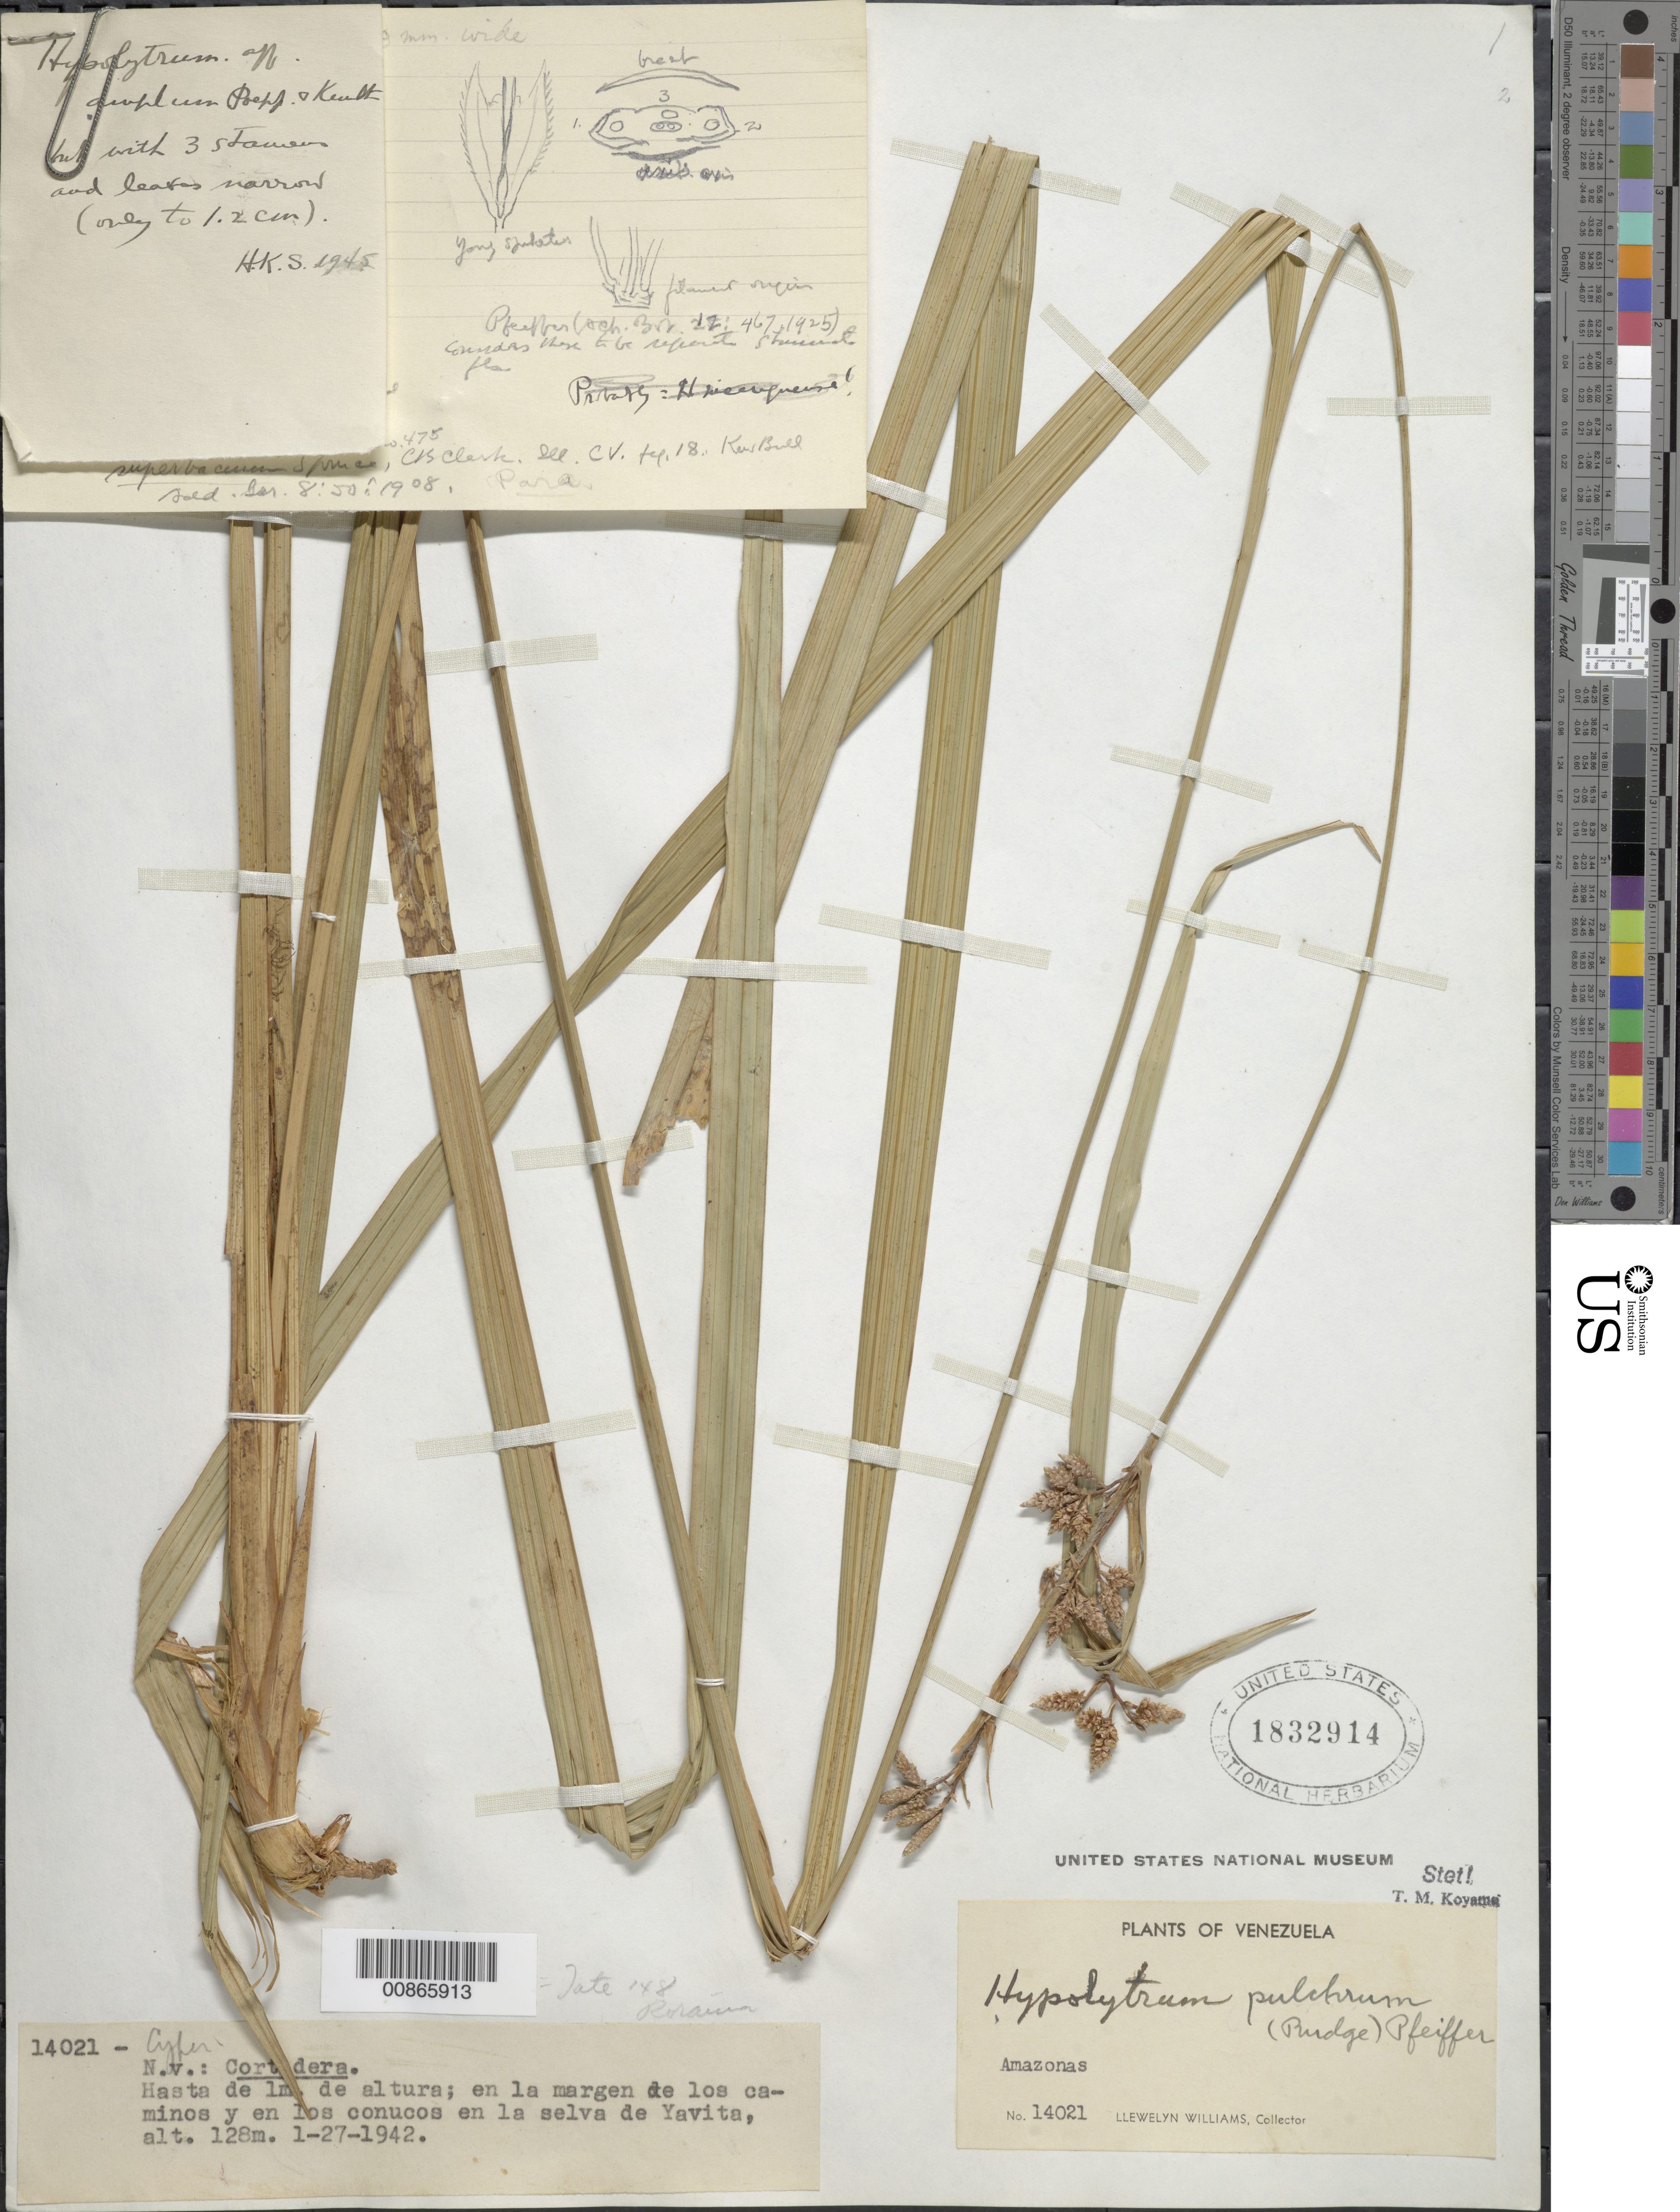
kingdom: Plantae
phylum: Tracheophyta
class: Liliopsida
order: Poales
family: Cyperaceae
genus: Hypolytrum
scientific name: Hypolytrum sp.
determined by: Koyama, Tetsuo M.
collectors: Ll. Williams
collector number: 14021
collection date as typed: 27-Jan-42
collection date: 1942-01-27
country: Venezuela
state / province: Amazonas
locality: Yavita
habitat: Margen de los caminos y en los conucos en la selva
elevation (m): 128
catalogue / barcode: US 1832914